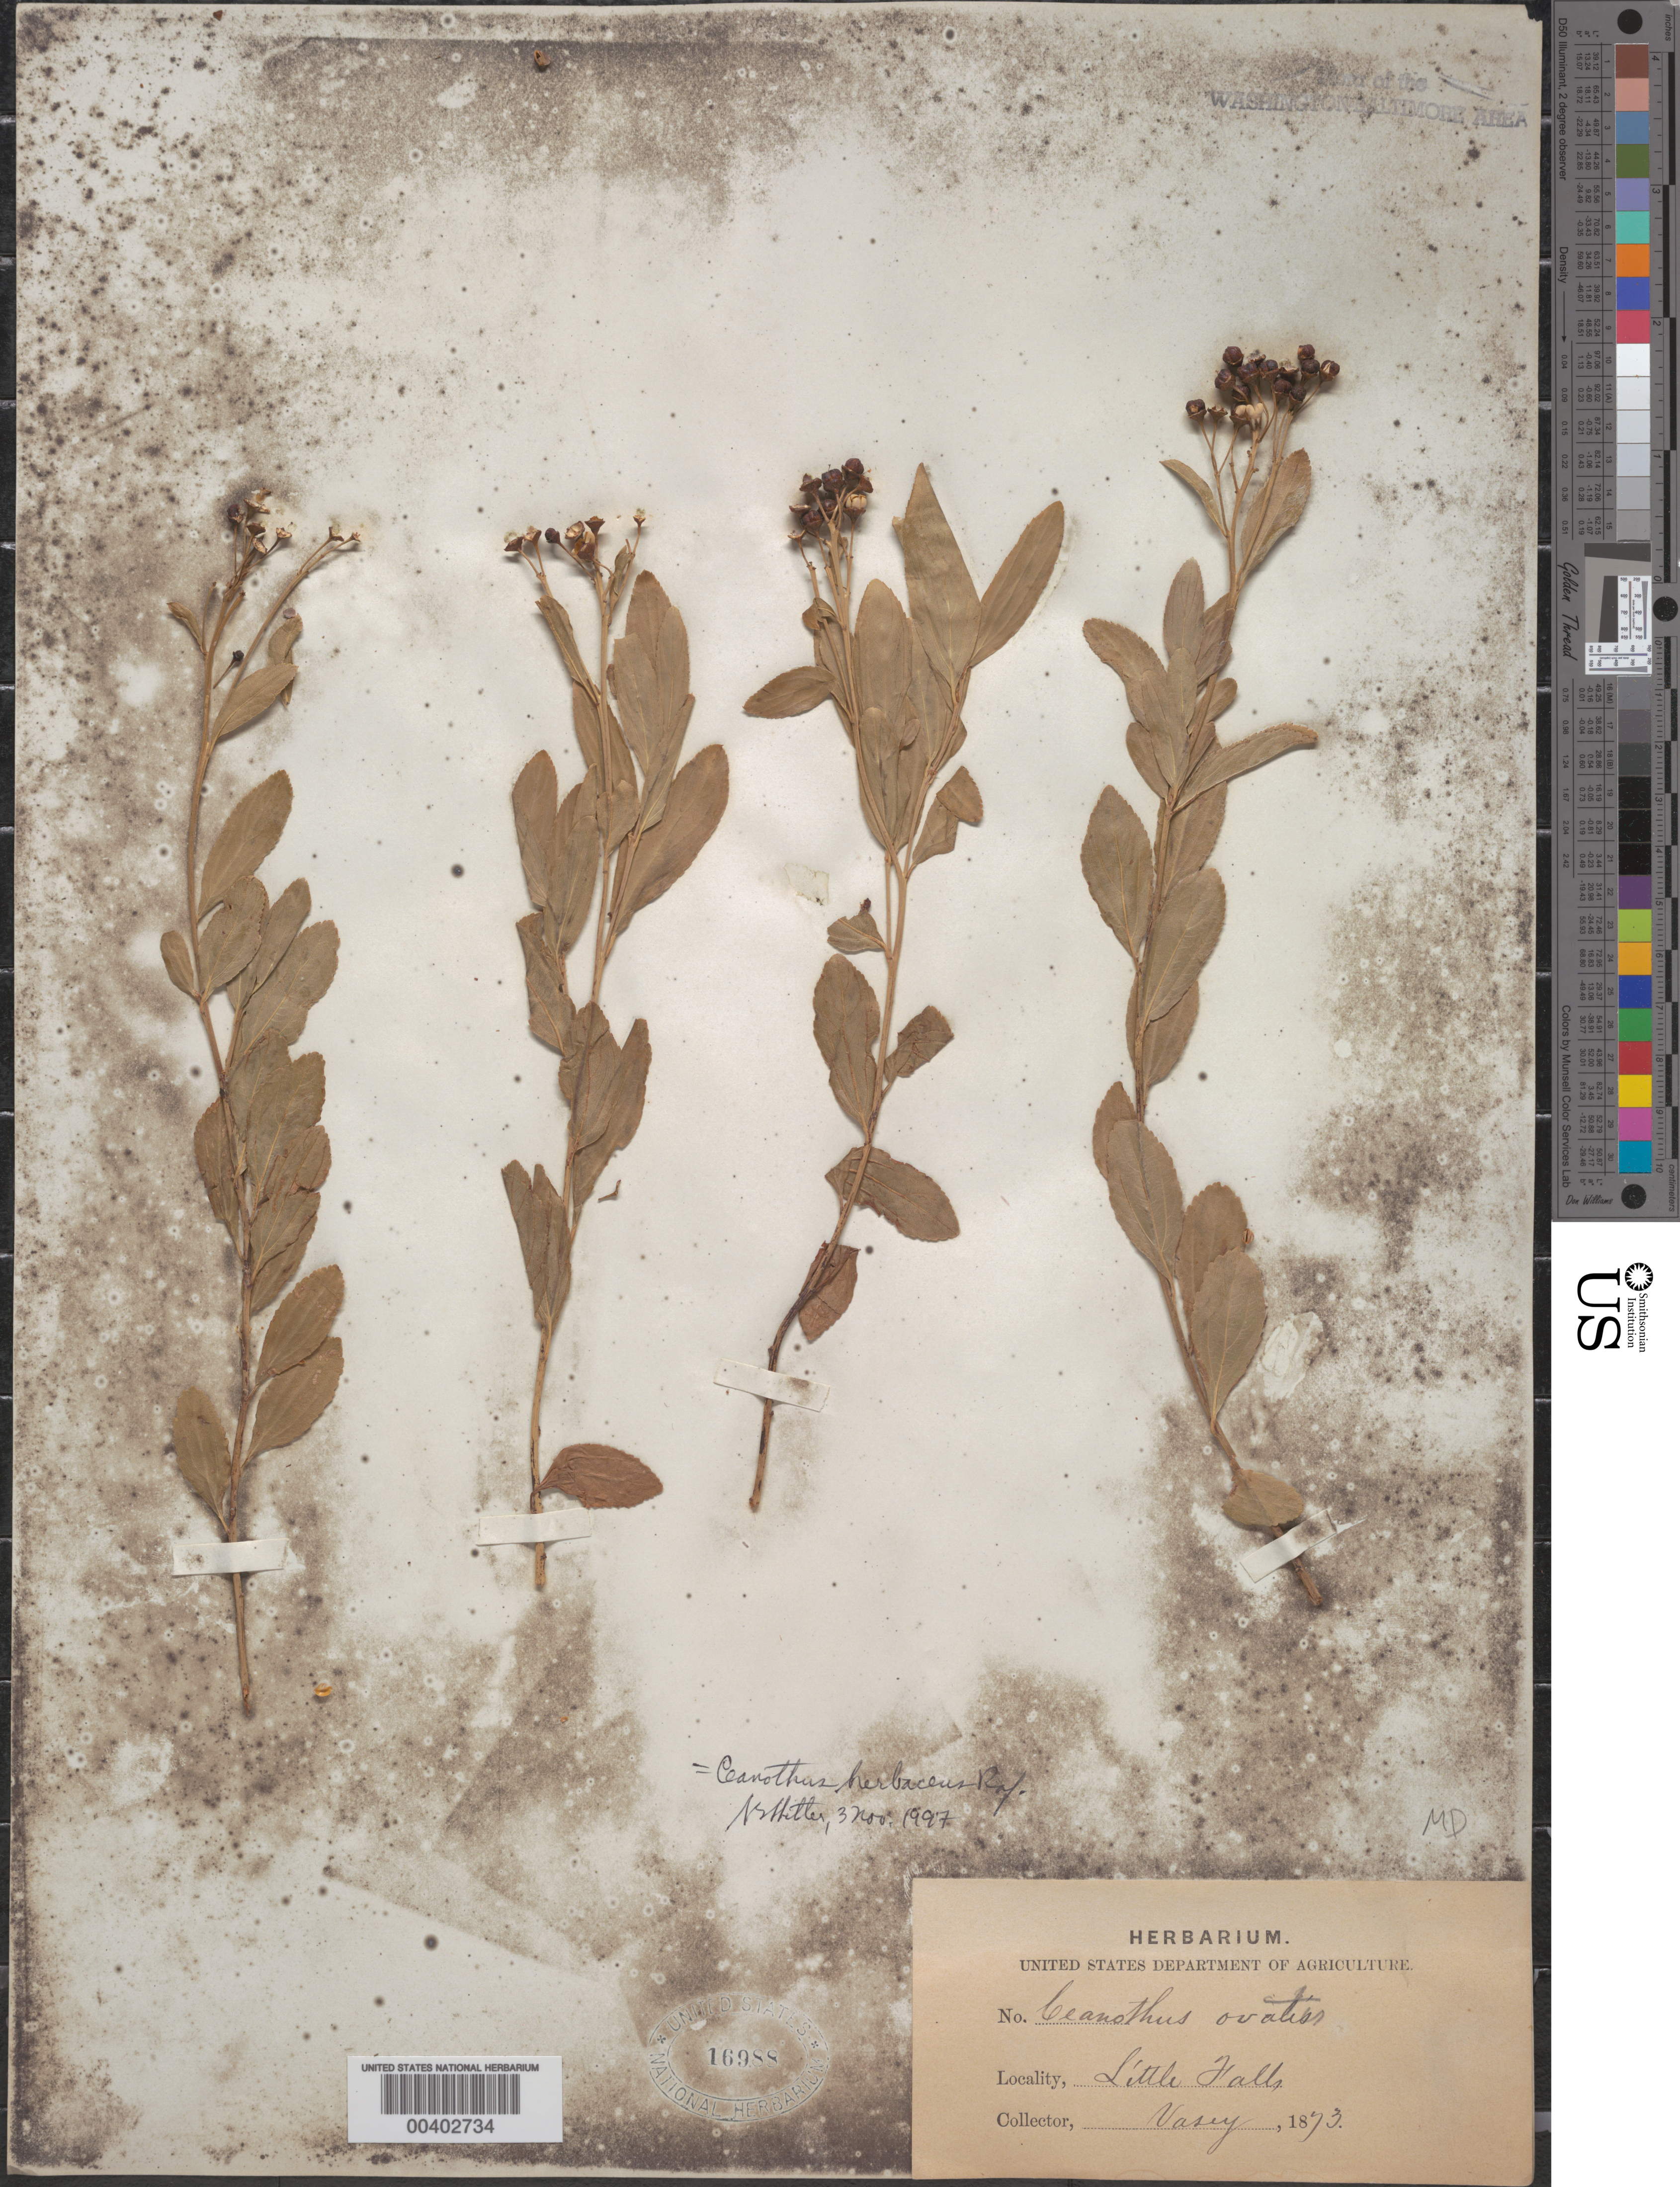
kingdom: Plantae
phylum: Tracheophyta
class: Magnoliopsida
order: Rosales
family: Rhamnaceae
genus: Ceanothus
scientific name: Ceanothus herbaceus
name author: Raf.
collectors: G. Vasey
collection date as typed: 1873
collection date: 1873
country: United States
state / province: Maryland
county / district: Montgomery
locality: Little Falls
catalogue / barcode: US 16988